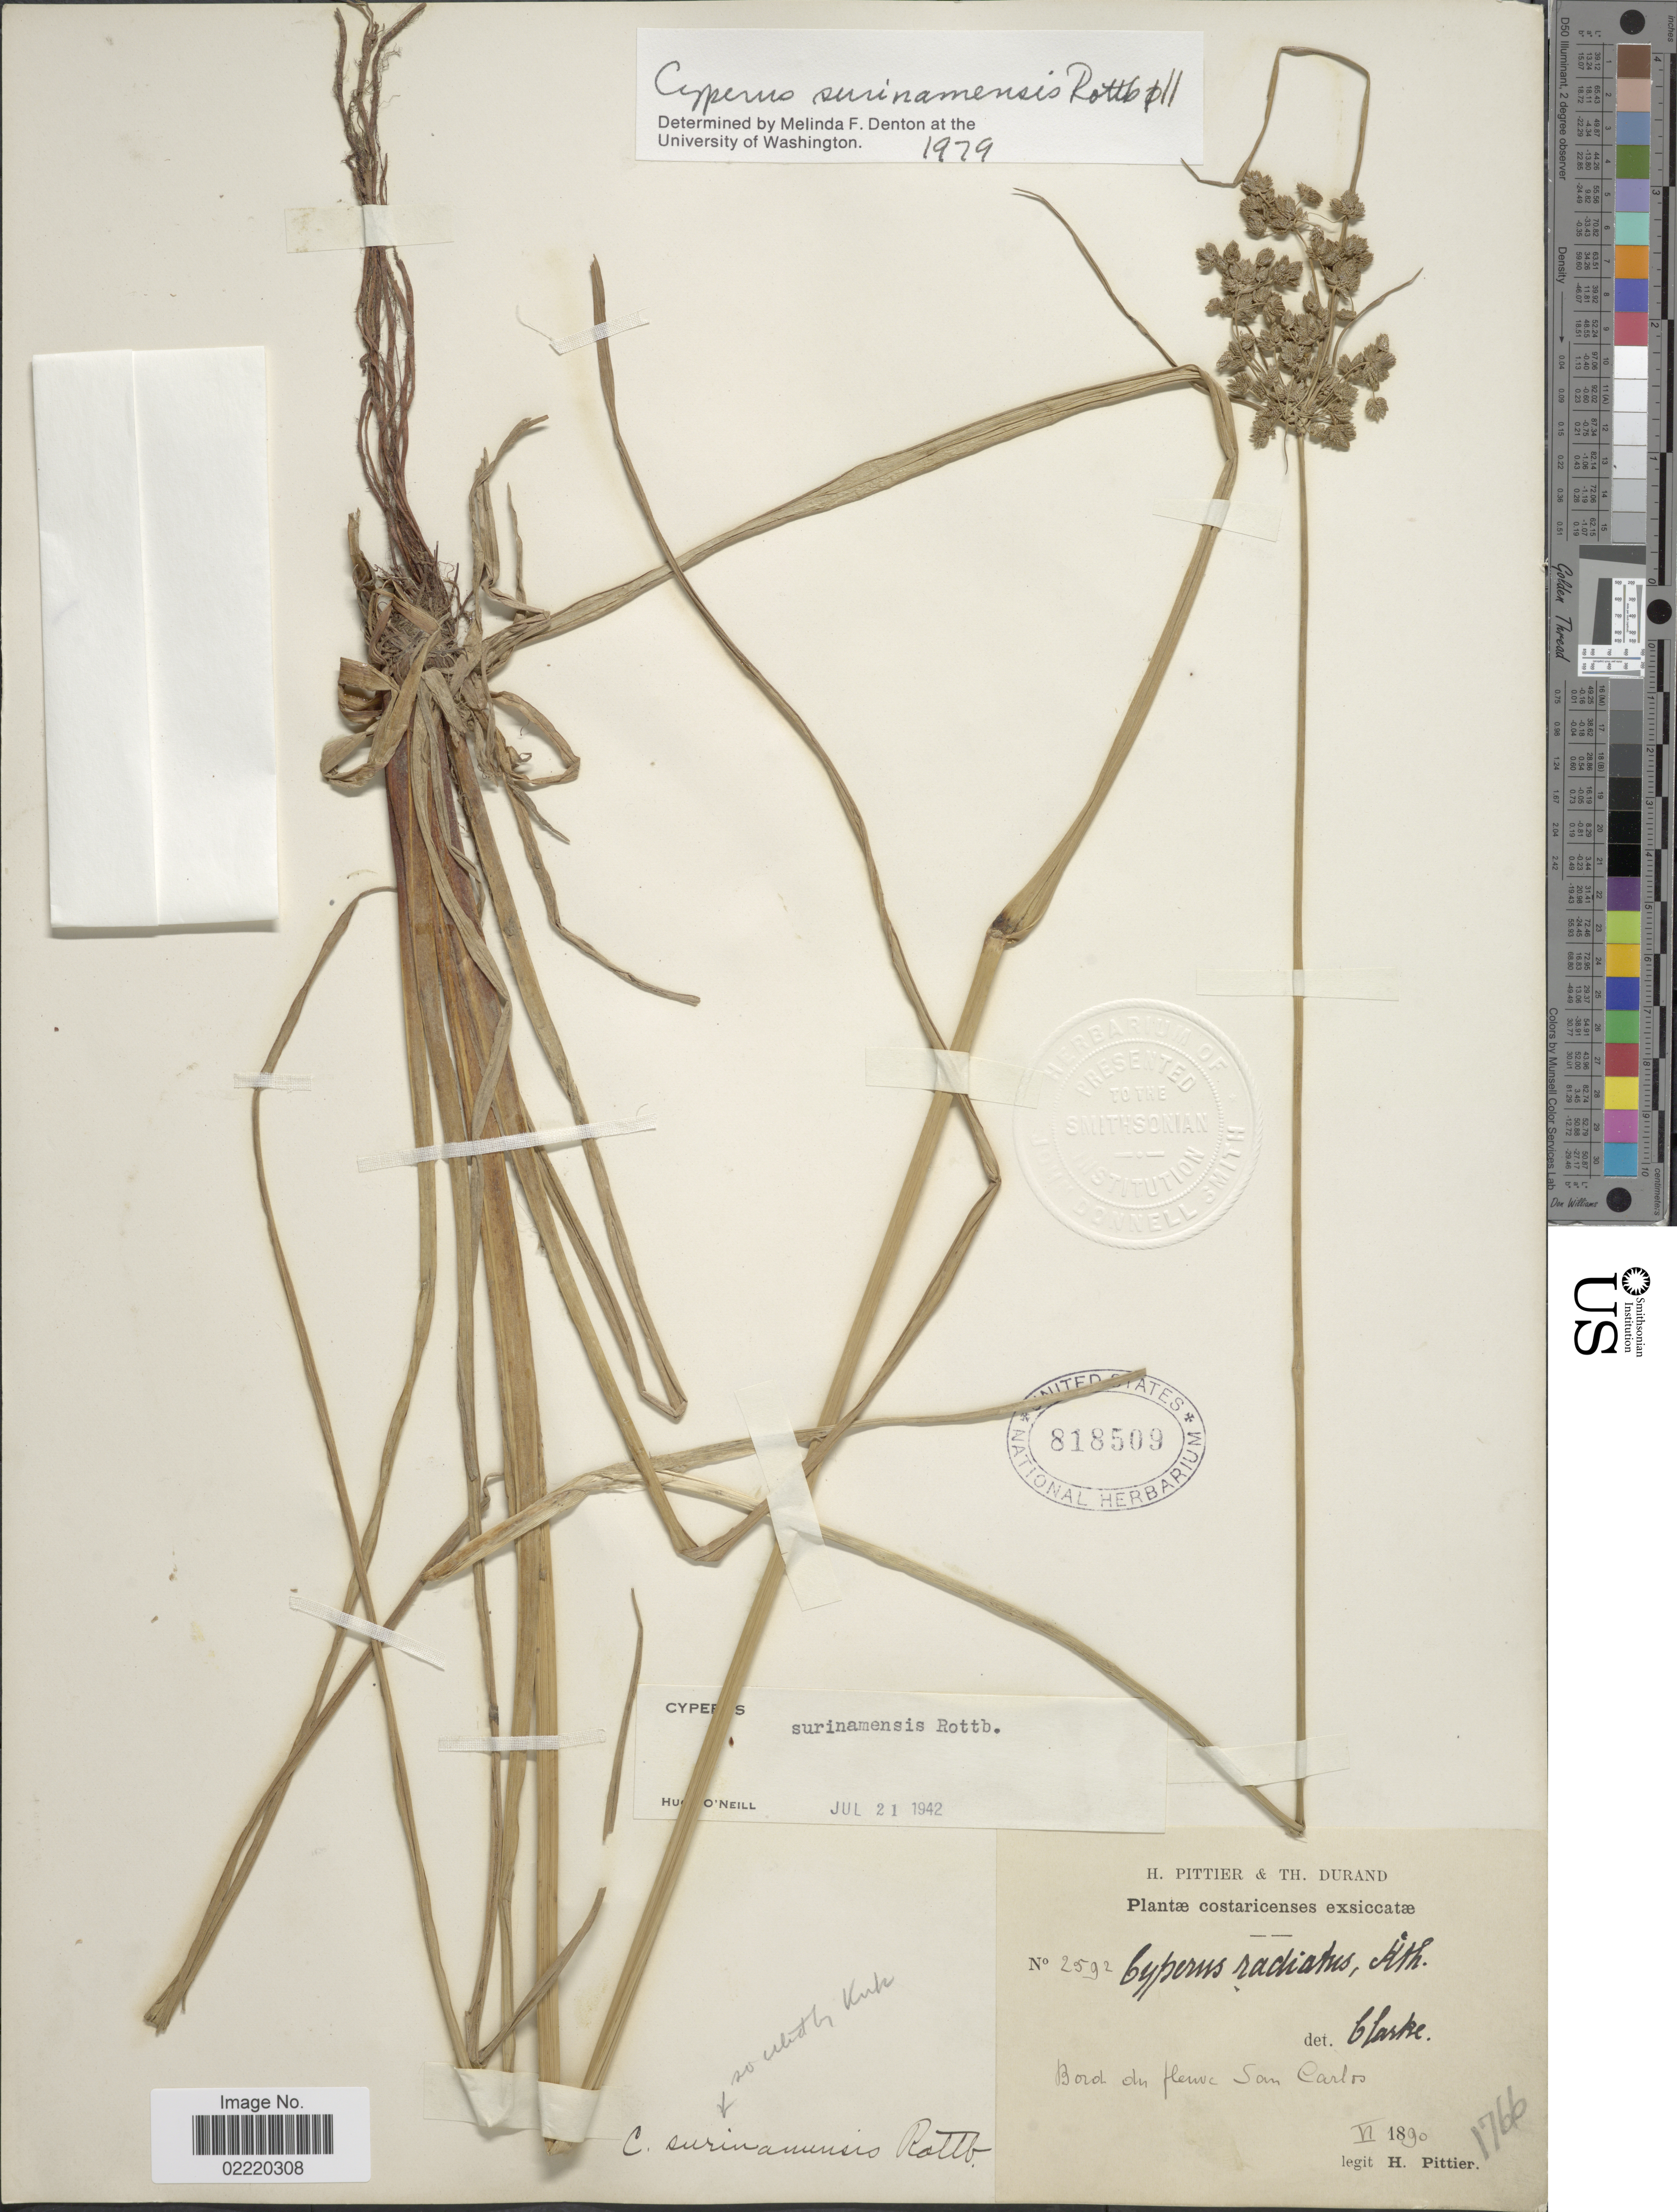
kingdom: Plantae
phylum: Tracheophyta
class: Liliopsida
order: Poales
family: Cyperaceae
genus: Cyperus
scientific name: Cyperus surinamensis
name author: Rottb.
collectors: H. F. Pittier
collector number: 2592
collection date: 1890-06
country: Costa Rica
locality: Costaricenses, Bord du fleuve San Carlos.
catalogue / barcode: US 818509